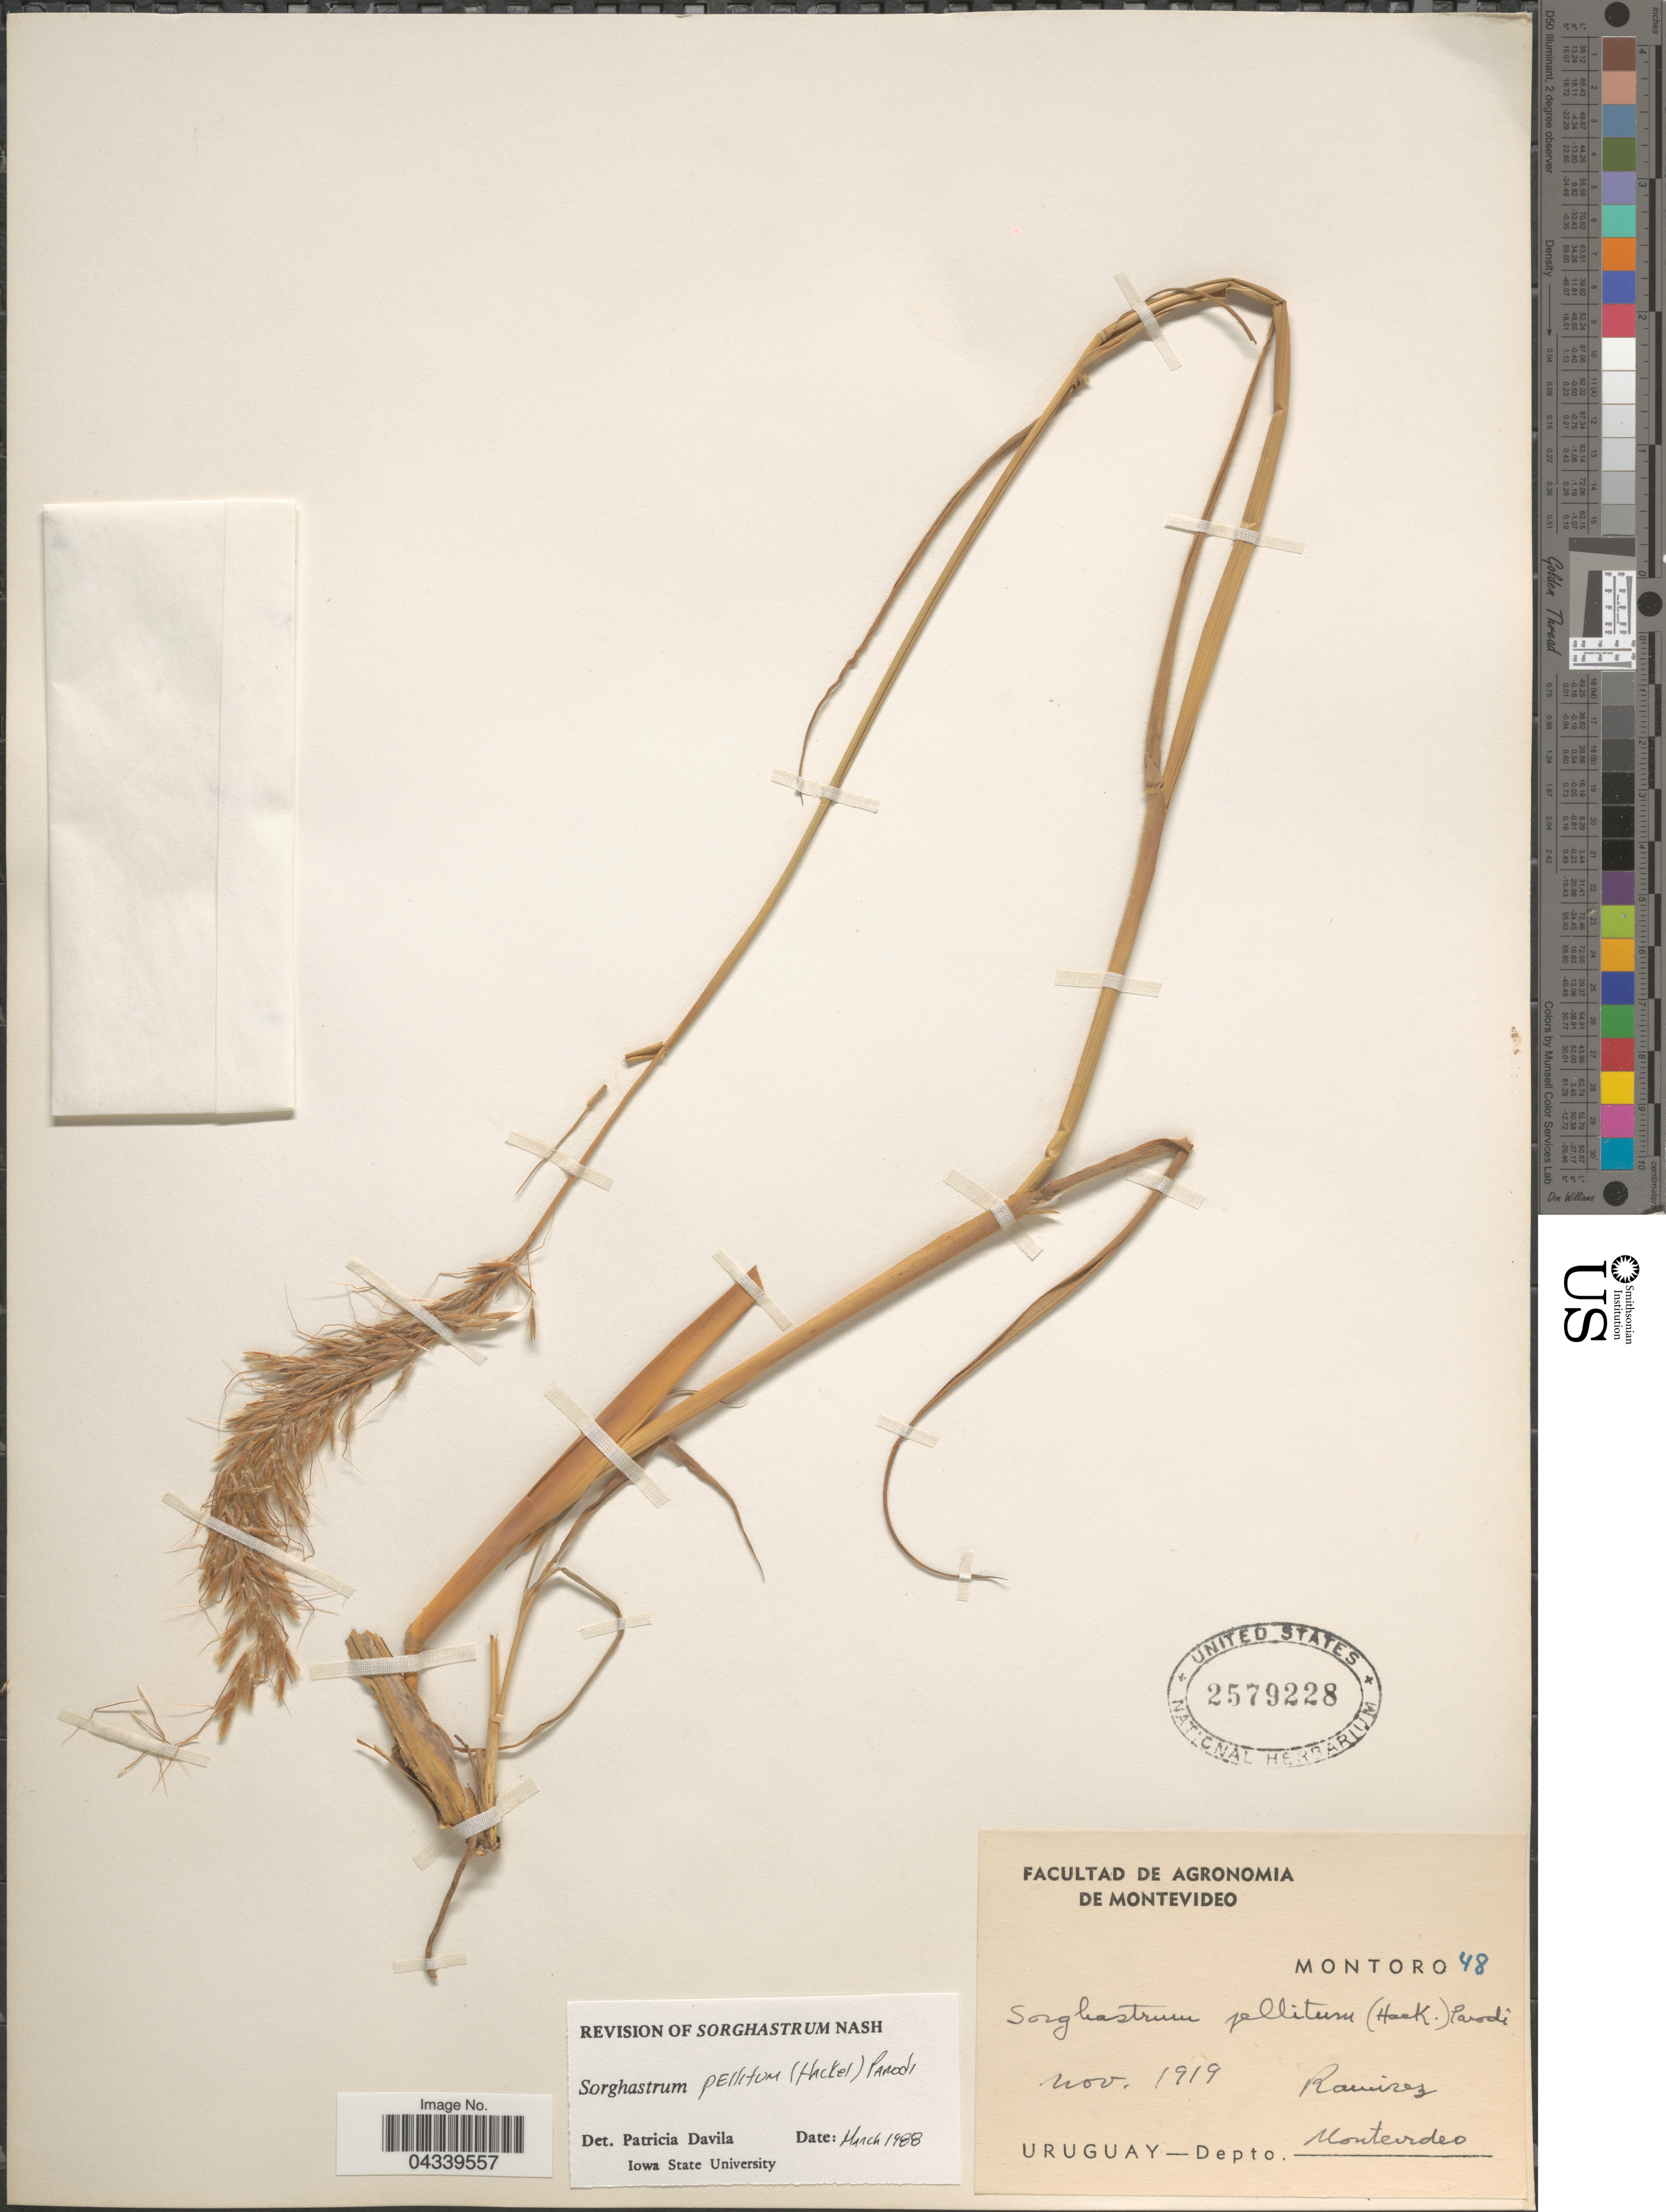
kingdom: Plantae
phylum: Tracheophyta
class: Liliopsida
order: Poales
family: Poaceae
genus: Sorghastrum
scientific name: Sorghastrum pellitum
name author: (Hack.) Parodi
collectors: Montoro & A. Ramírez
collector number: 48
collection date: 1919-11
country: Uruguay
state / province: Montevideo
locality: Depto. Montevideo.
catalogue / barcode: US 2579228